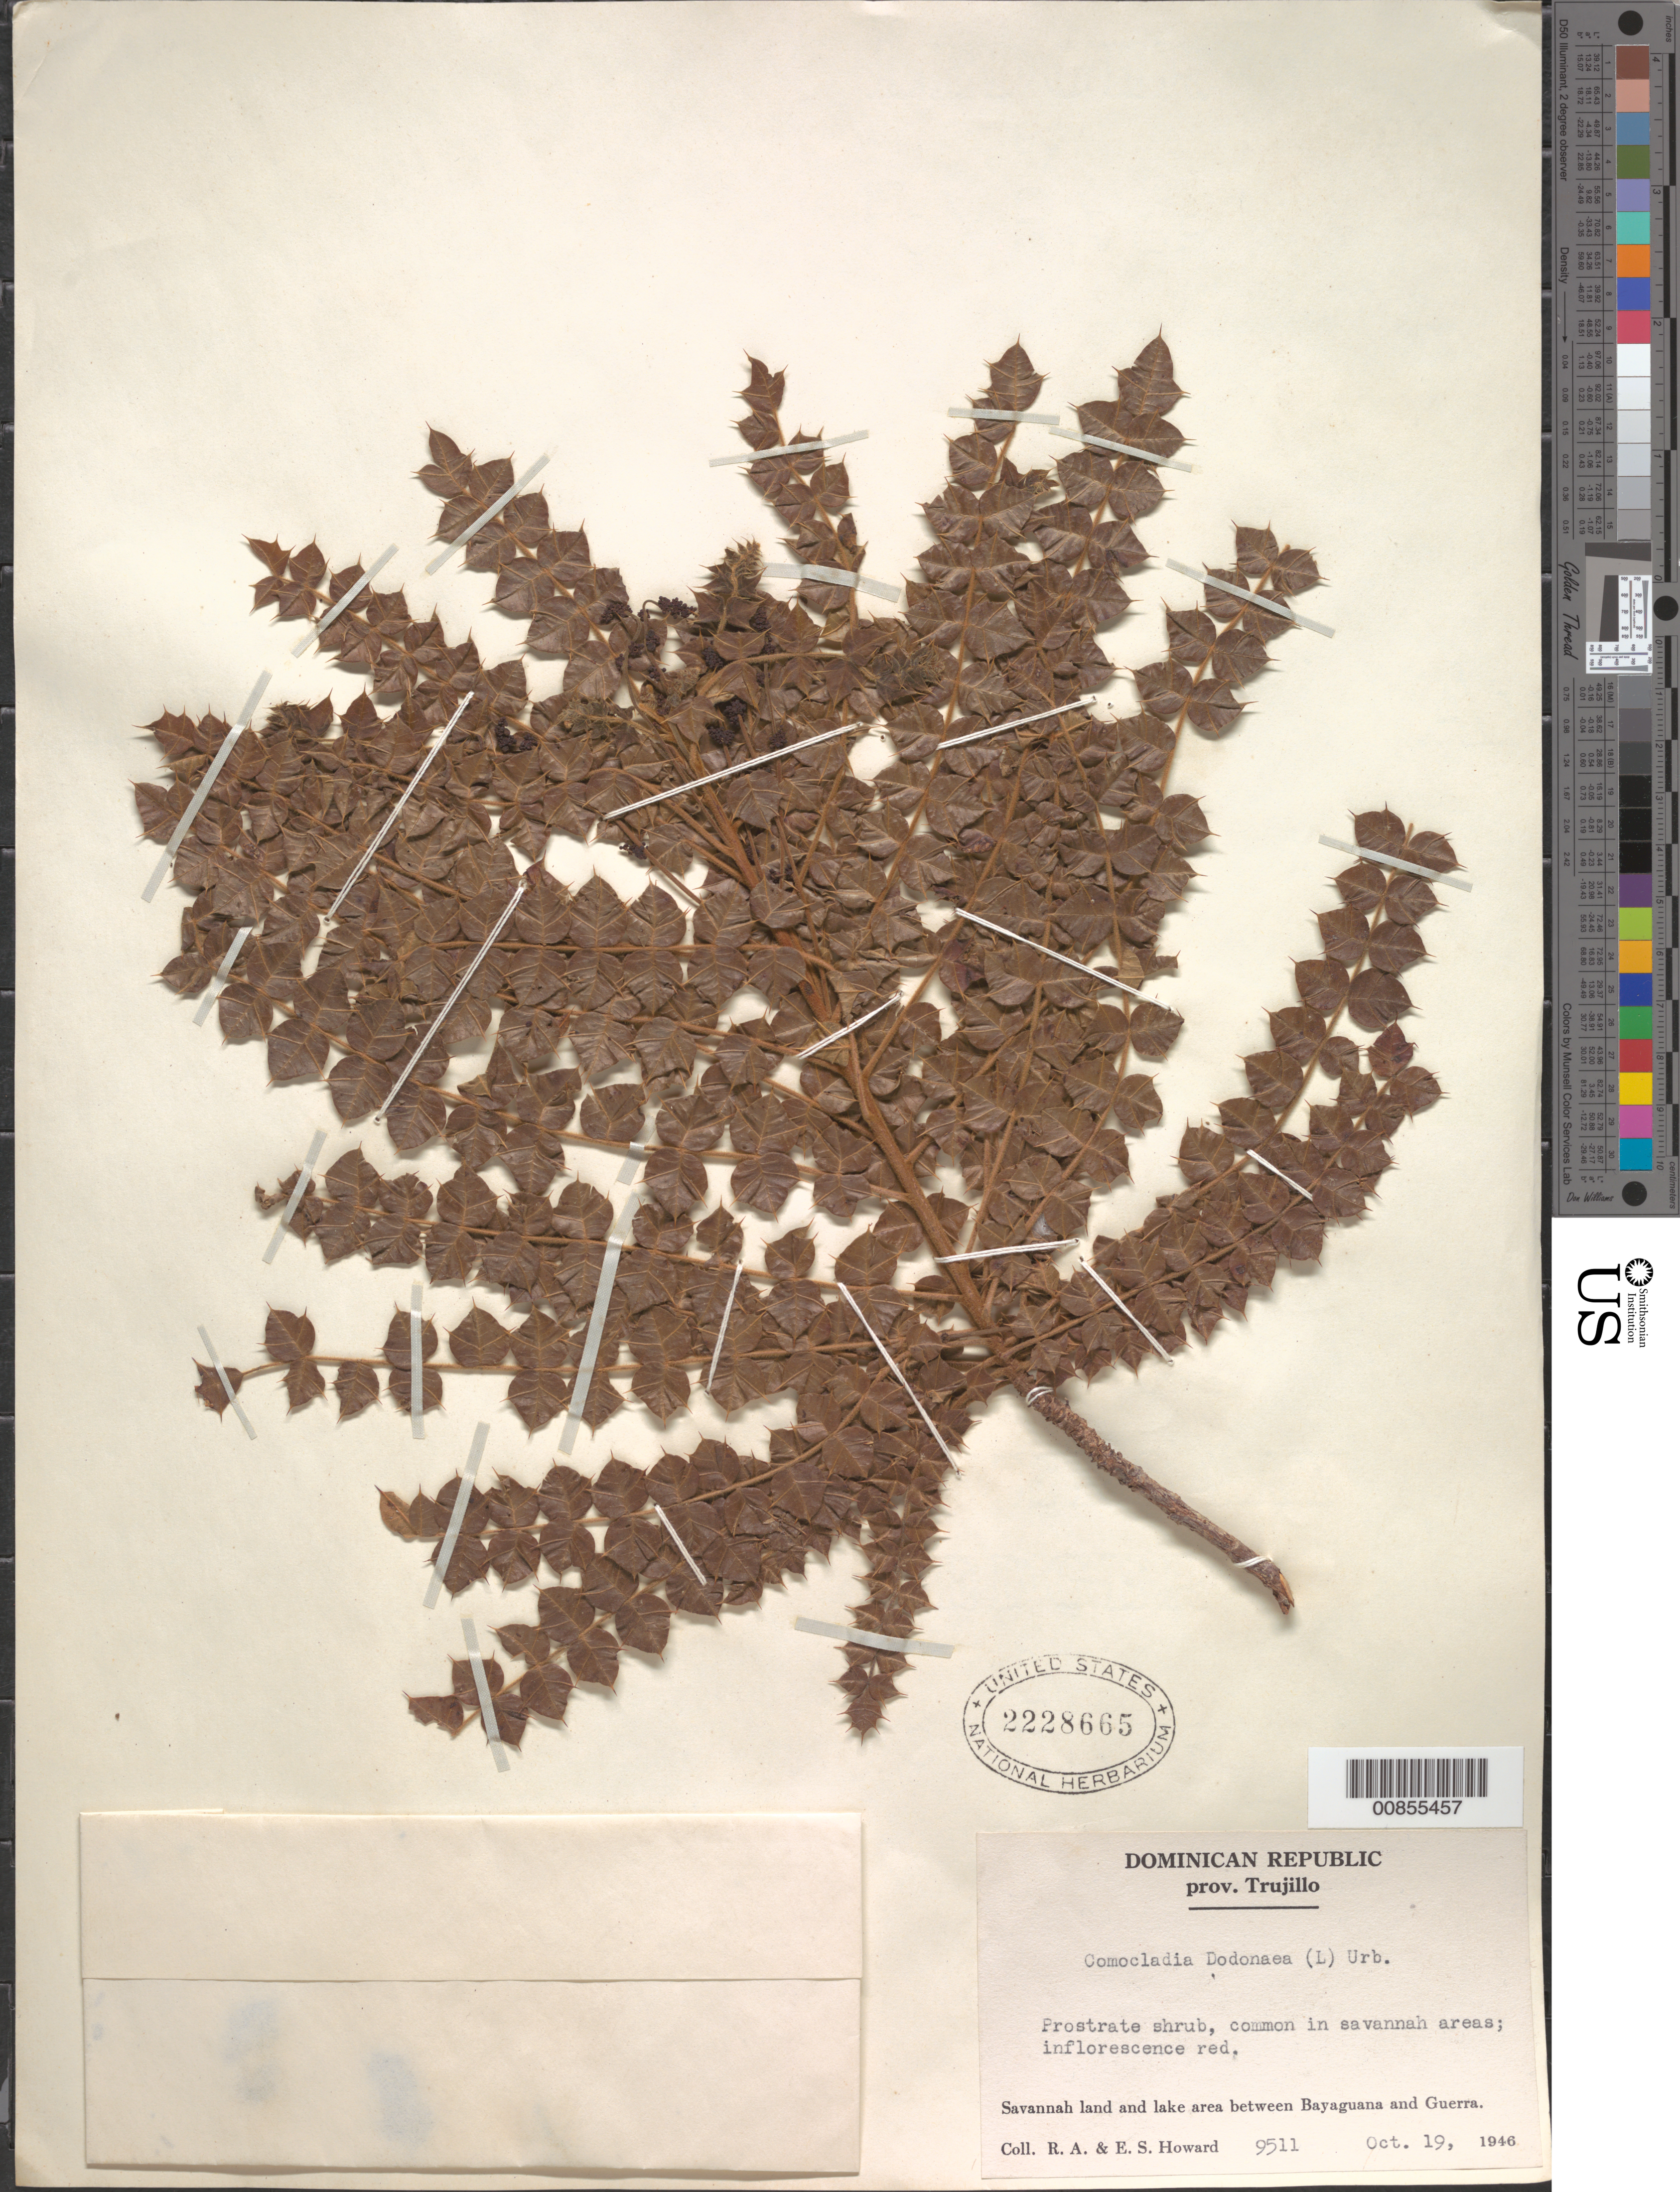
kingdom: Plantae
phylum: Tracheophyta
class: Magnoliopsida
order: Sapindales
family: Anacardiaceae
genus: Comocladia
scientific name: Comocladia dentata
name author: Jacq.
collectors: R. A. Howard & E. S. Howard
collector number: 9511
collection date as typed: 19 Oct 1946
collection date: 1946-10-19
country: Dominican Republic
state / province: San Cristobal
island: Hispaniola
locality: Between Bayaguana and Guerra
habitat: In savannah areas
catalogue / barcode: US 2228665